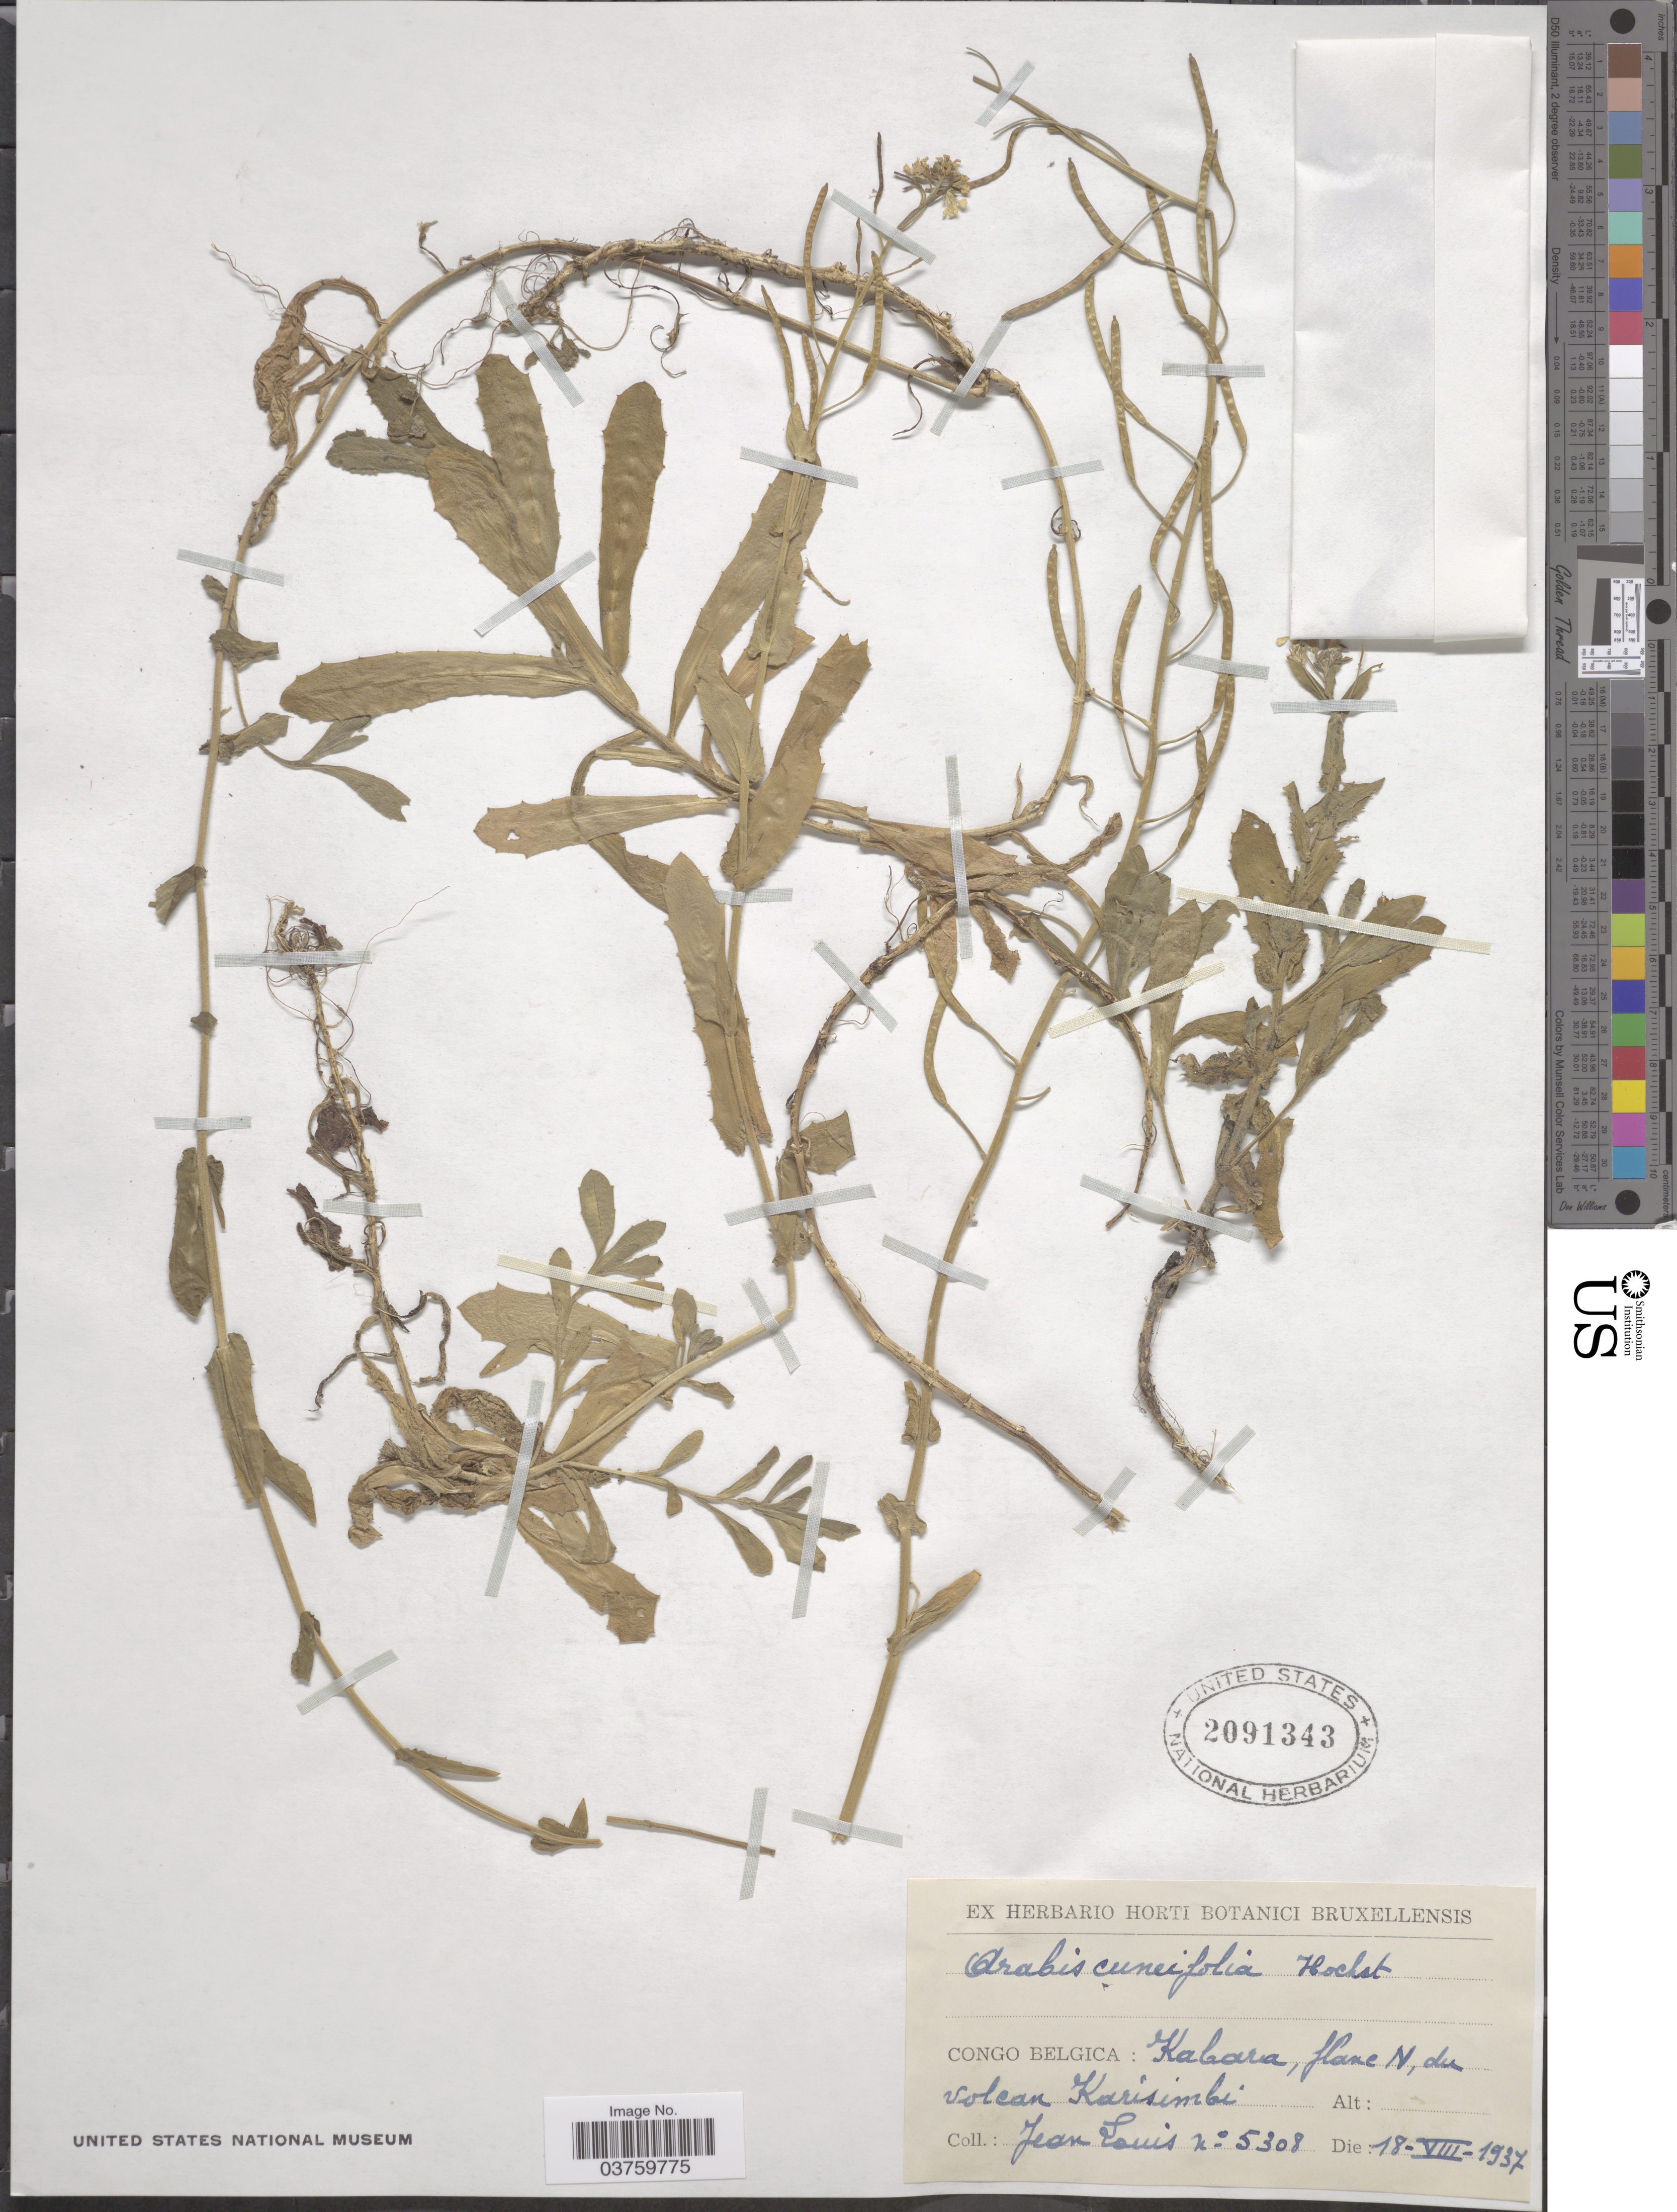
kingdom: Plantae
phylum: Tracheophyta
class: Magnoliopsida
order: Brassicales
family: Brassicaceae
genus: Arabis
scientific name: Arabis cuneifolia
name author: Hochst. ex A. Rich.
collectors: J. Louis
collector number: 5308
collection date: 1937-08-18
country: Congo, Democratic Republic of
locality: Congo Belgica: Kabara, flane N, du volcan Karisimbi.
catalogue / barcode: US 2091343